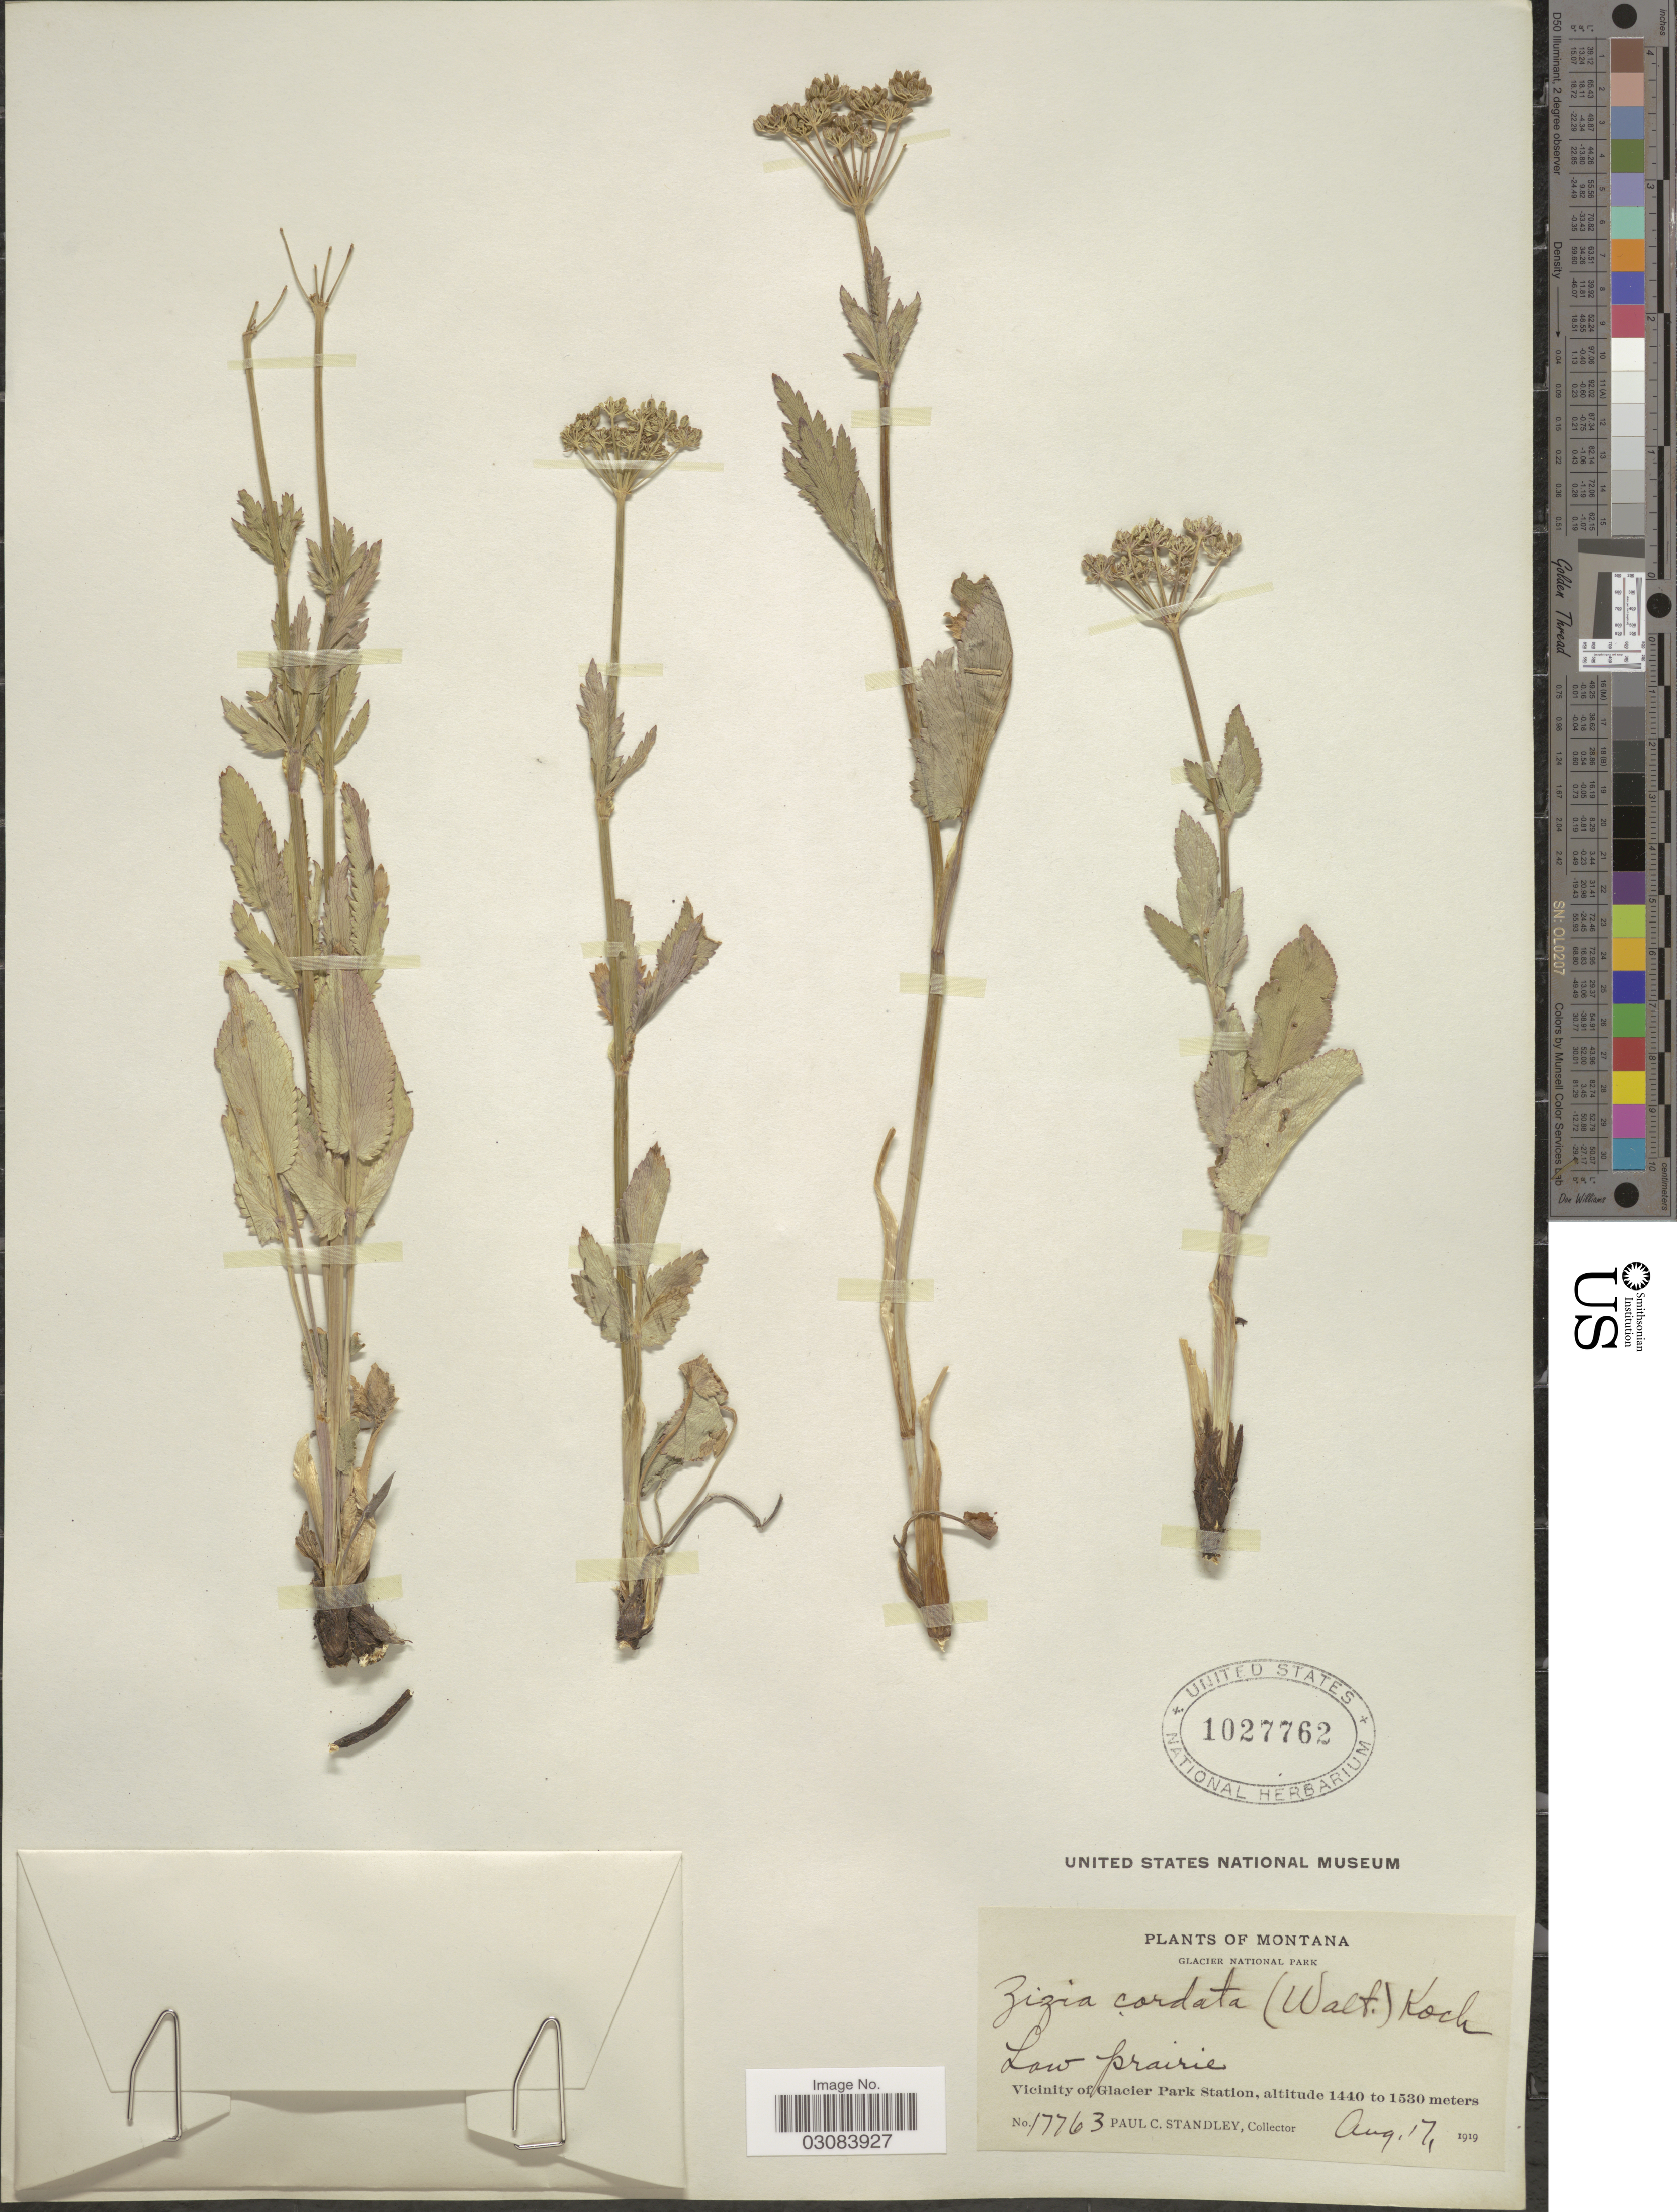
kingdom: Plantae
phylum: Tracheophyta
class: Magnoliopsida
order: Apiales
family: Apiaceae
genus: Zizia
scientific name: Zizia aptera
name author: (A. Gray) Fernald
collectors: P. C. Standley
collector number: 17763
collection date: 1919-08-17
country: United States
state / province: Montana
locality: Glacier National Park. Vicinity of Glacier Park Station.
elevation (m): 1440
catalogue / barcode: US 1027762